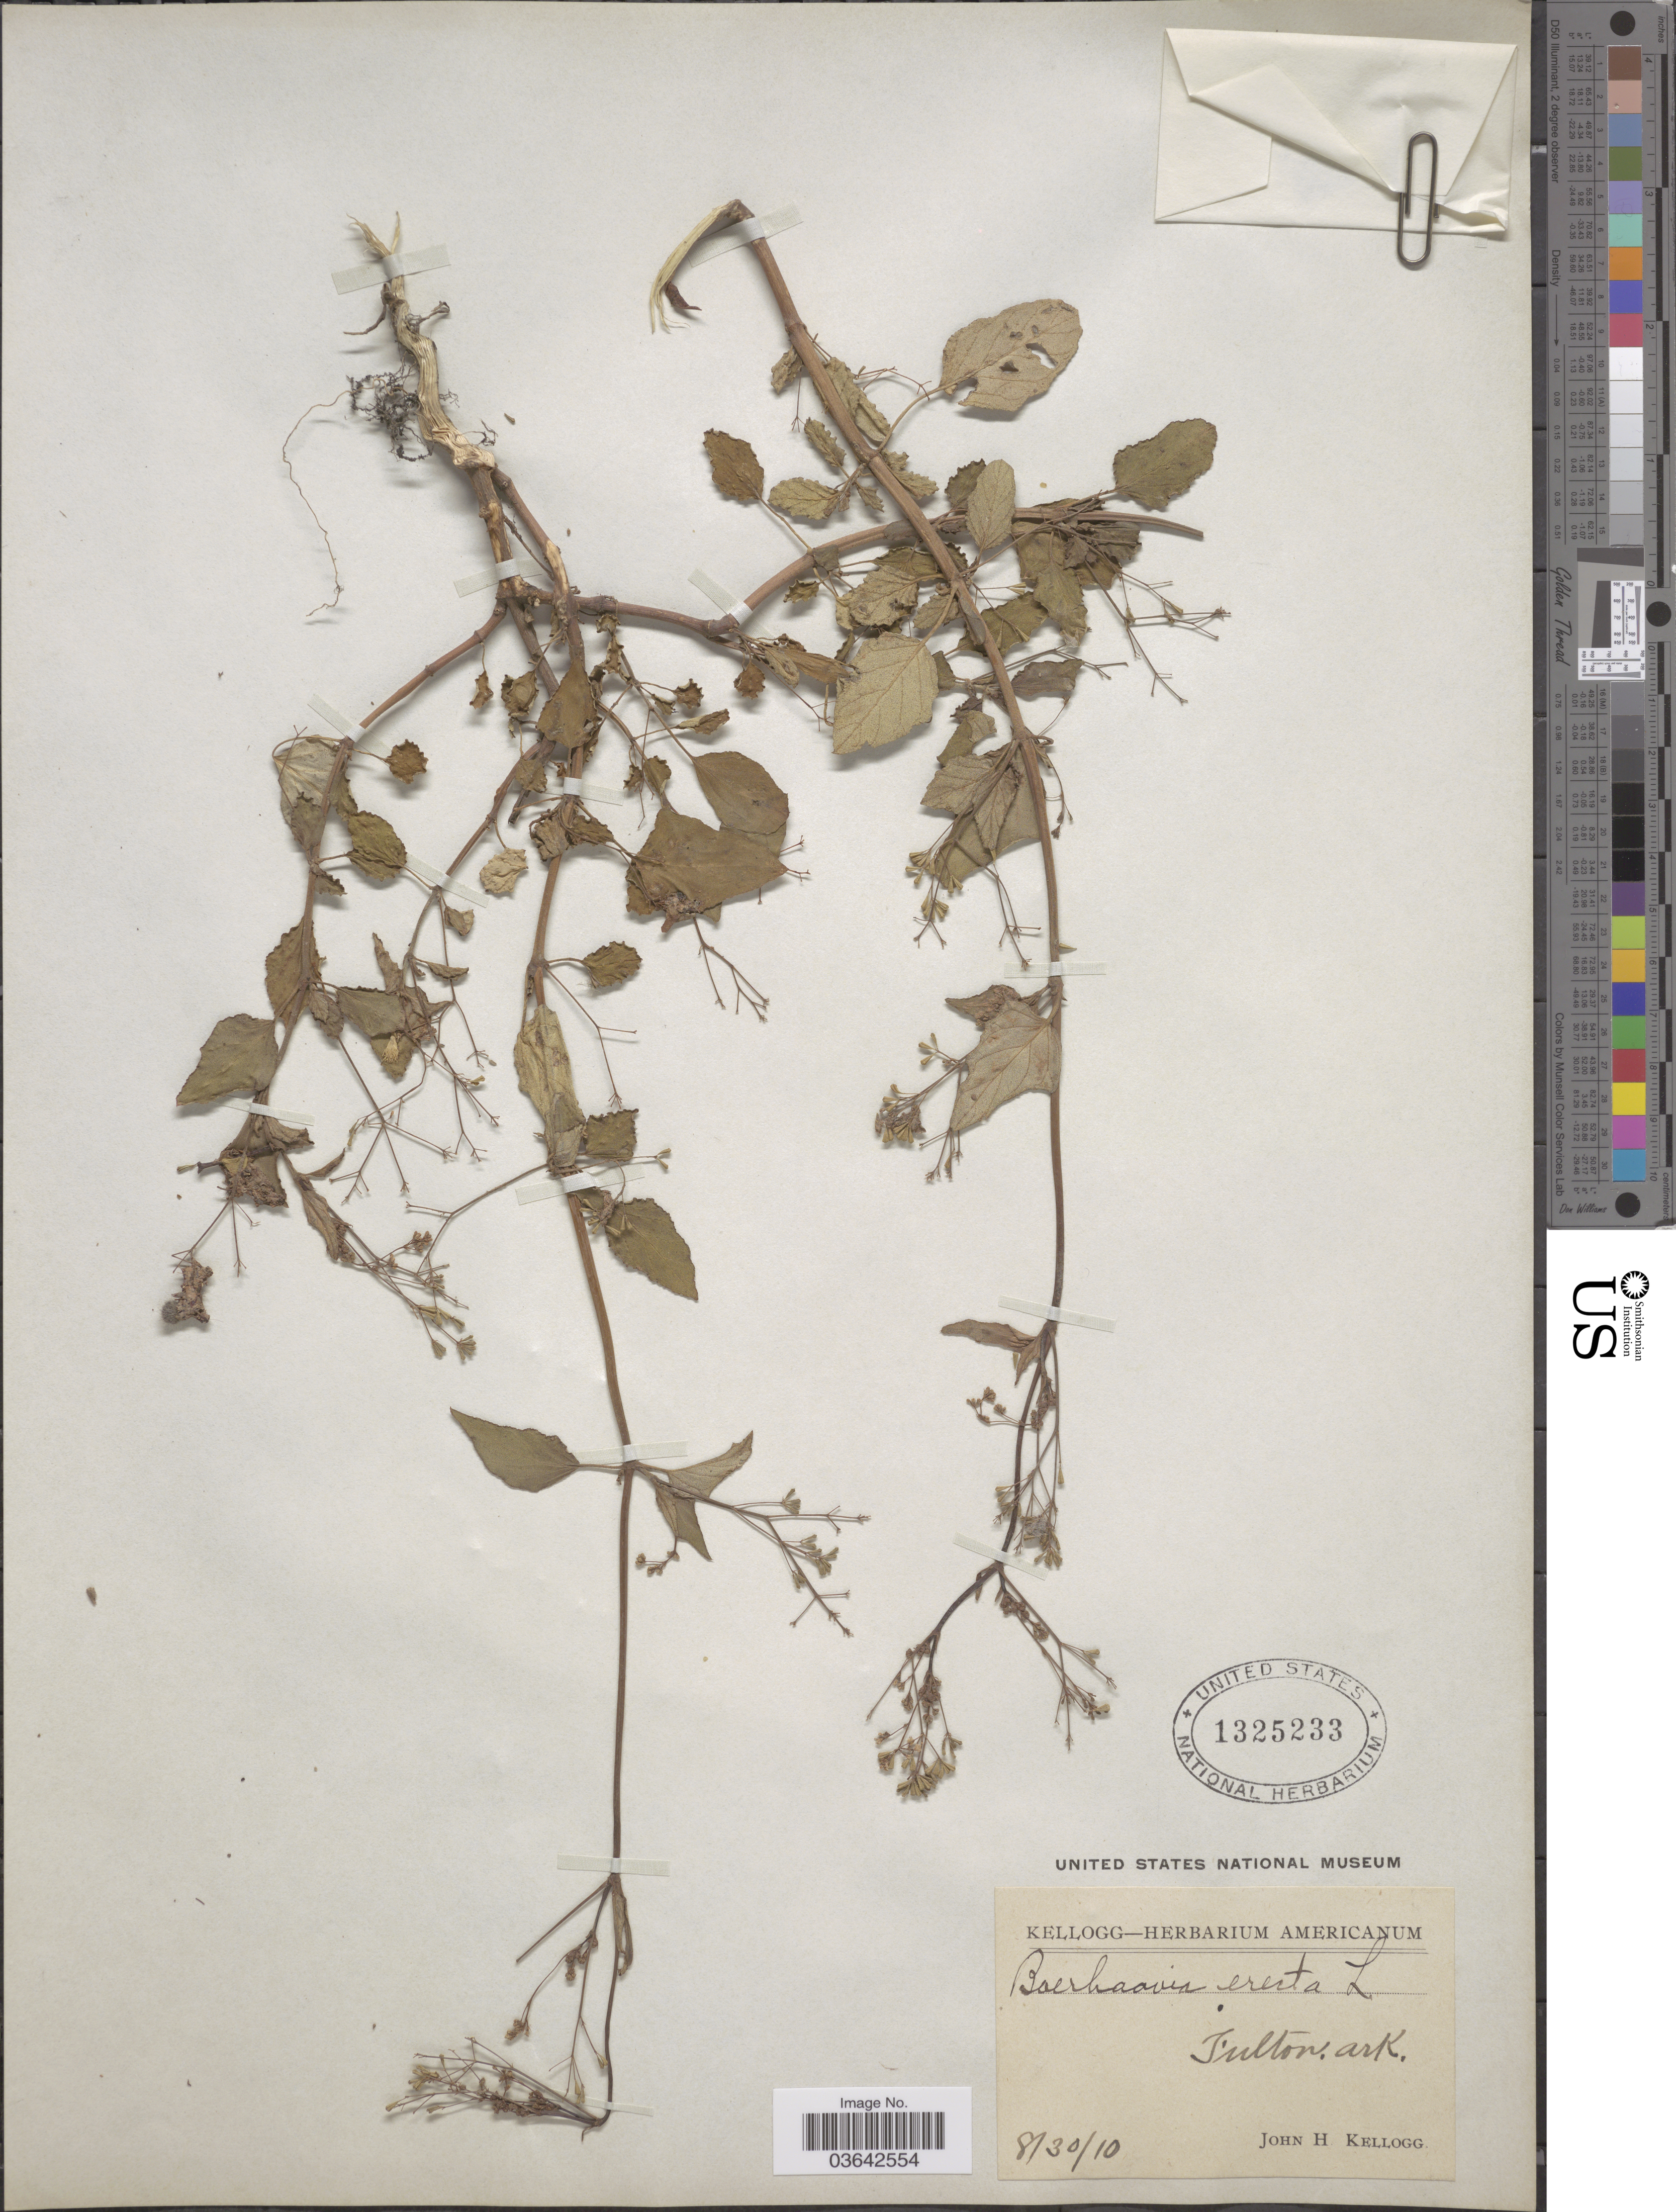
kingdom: Plantae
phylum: Tracheophyta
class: Magnoliopsida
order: Caryophyllales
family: Nyctaginaceae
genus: Boerhavia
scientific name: Boerhavia erecta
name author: L.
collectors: J. H. Kellogg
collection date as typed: Transcribed d/m/y: 30/8/10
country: United States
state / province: Arkansas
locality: Fulton.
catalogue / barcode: US 1325233